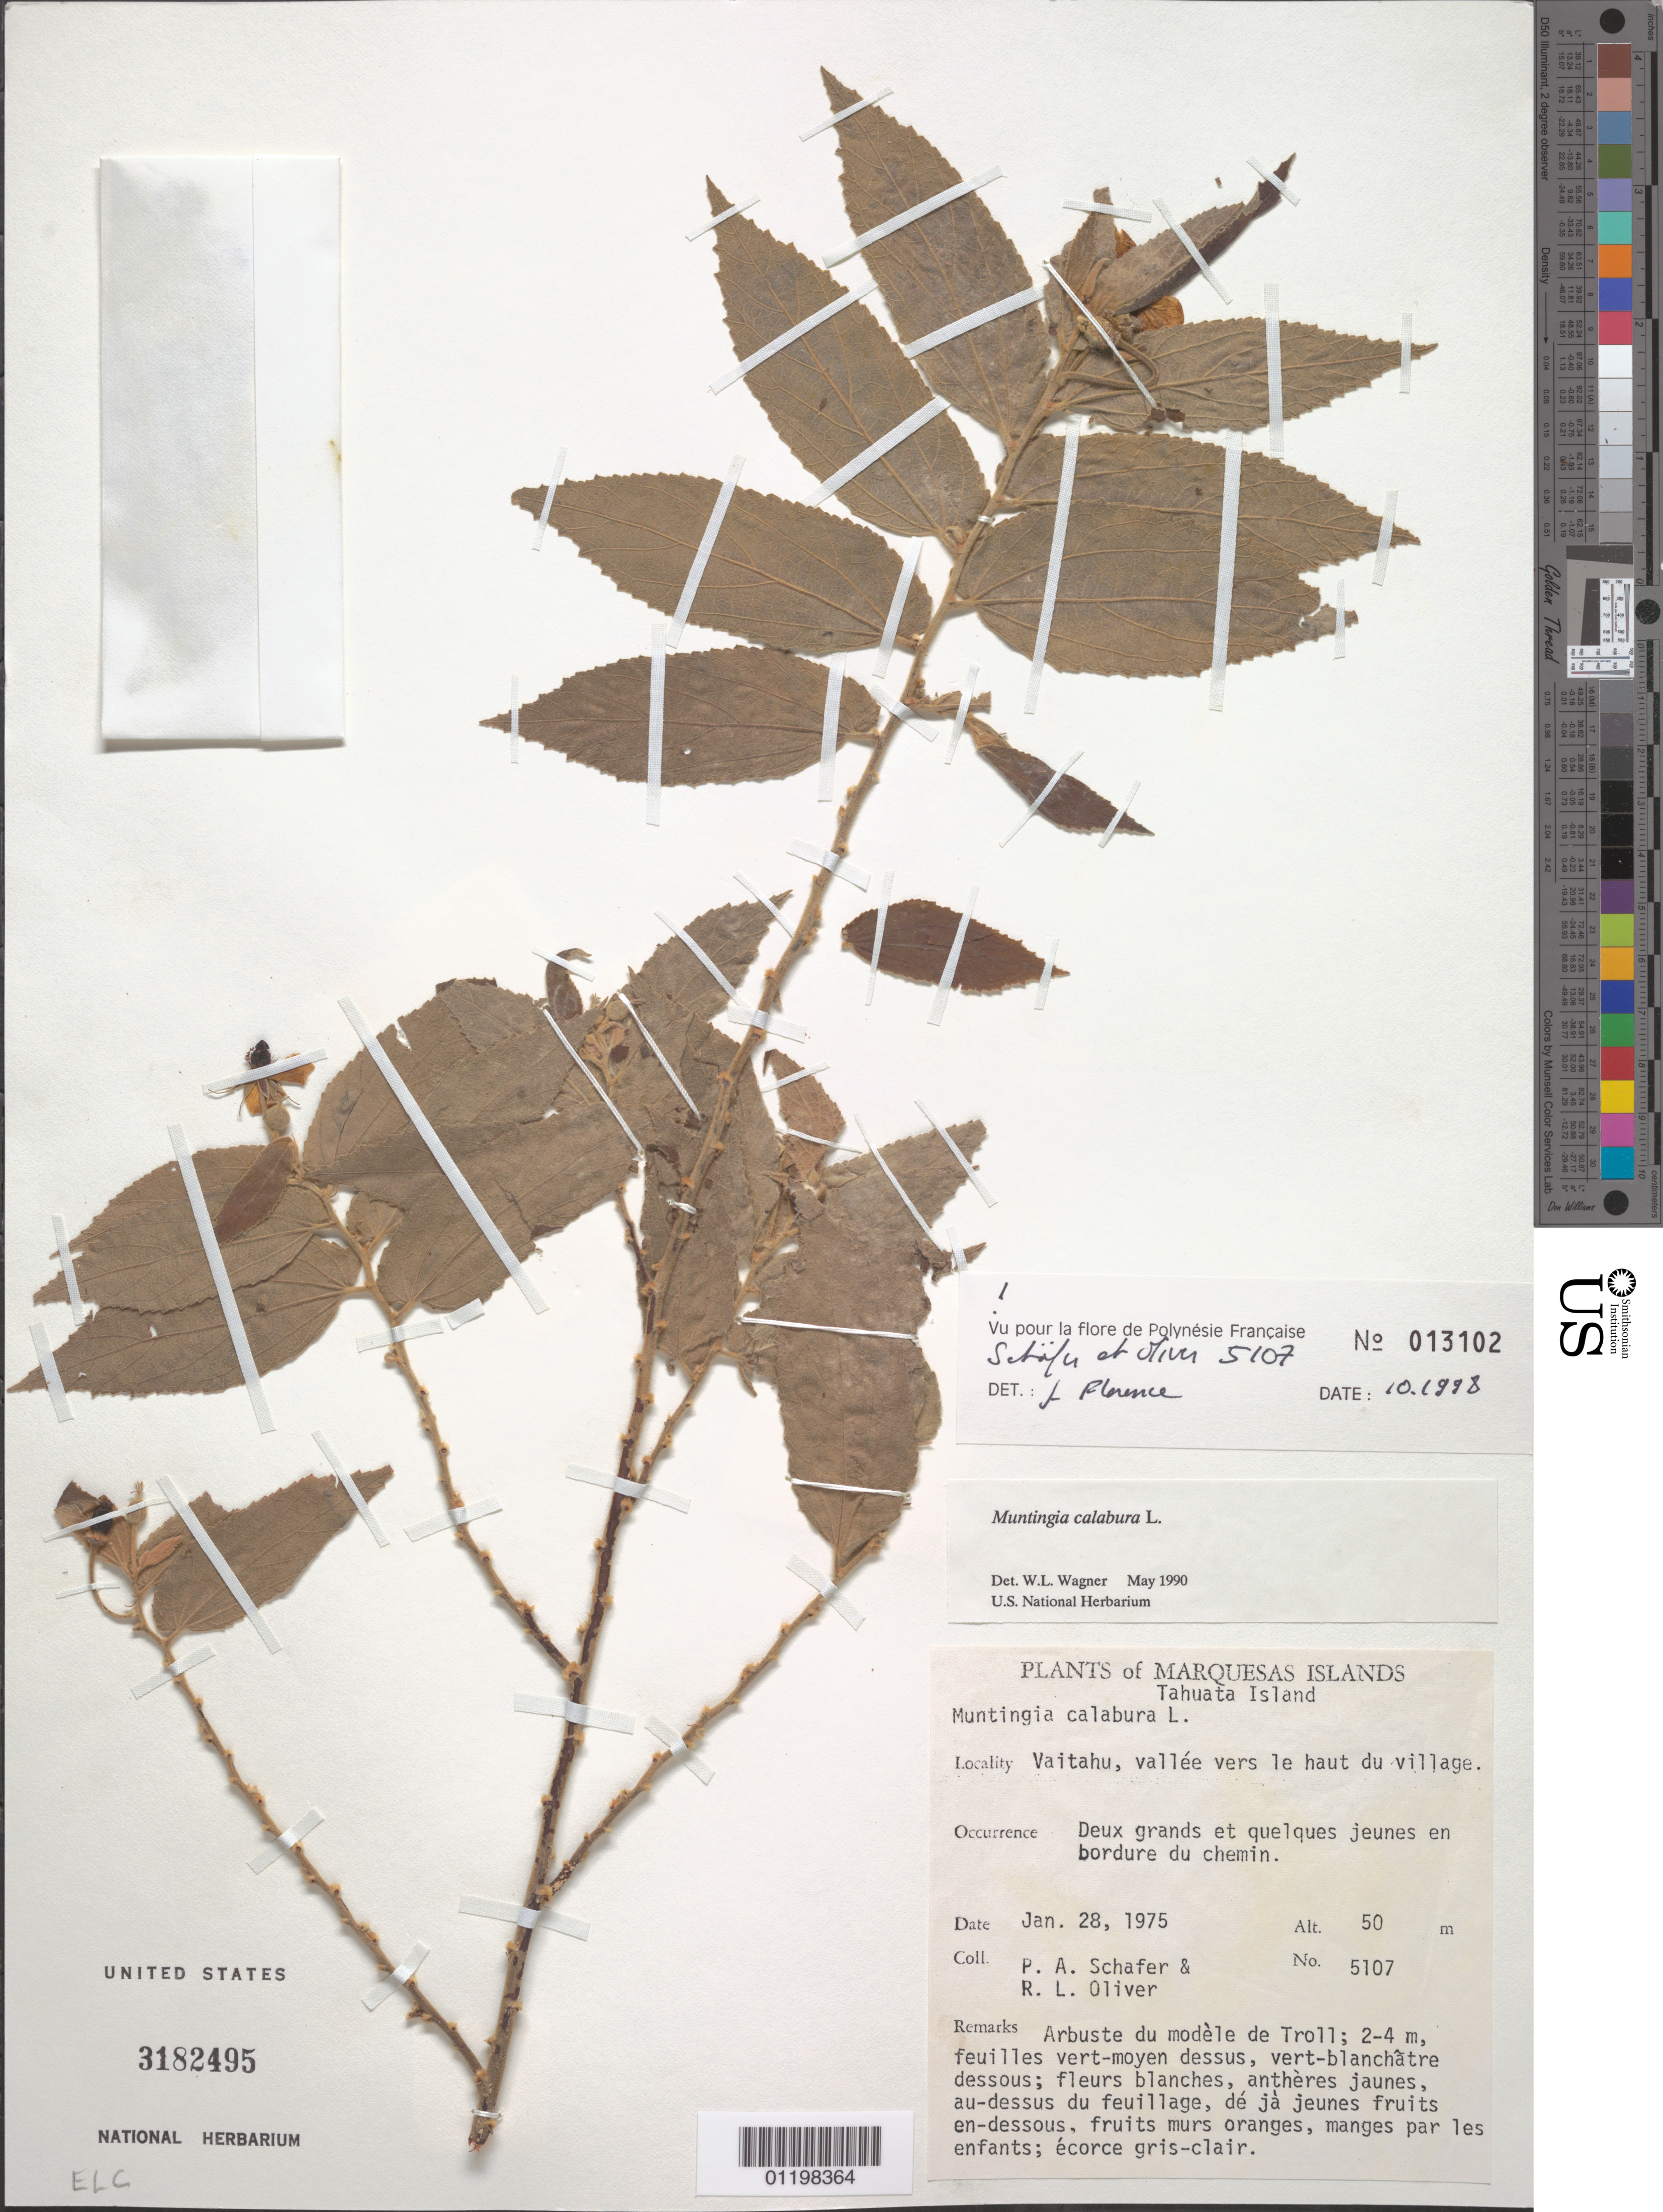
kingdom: Plantae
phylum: Tracheophyta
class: Magnoliopsida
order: Malvales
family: Muntingiaceae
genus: Muntingia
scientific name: Muntingia calabura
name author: L.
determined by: Wagner, W. L., (BOT), Smithsonian Institution - National Museum of Natural History (UNITED STATES)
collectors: P. A. Schäfer & R. L. Oliver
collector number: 5107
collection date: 1975-01-28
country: French Polynesia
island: Tahuata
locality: Vaitahu, vallée vers le haut du village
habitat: c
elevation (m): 50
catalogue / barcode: US 3182495